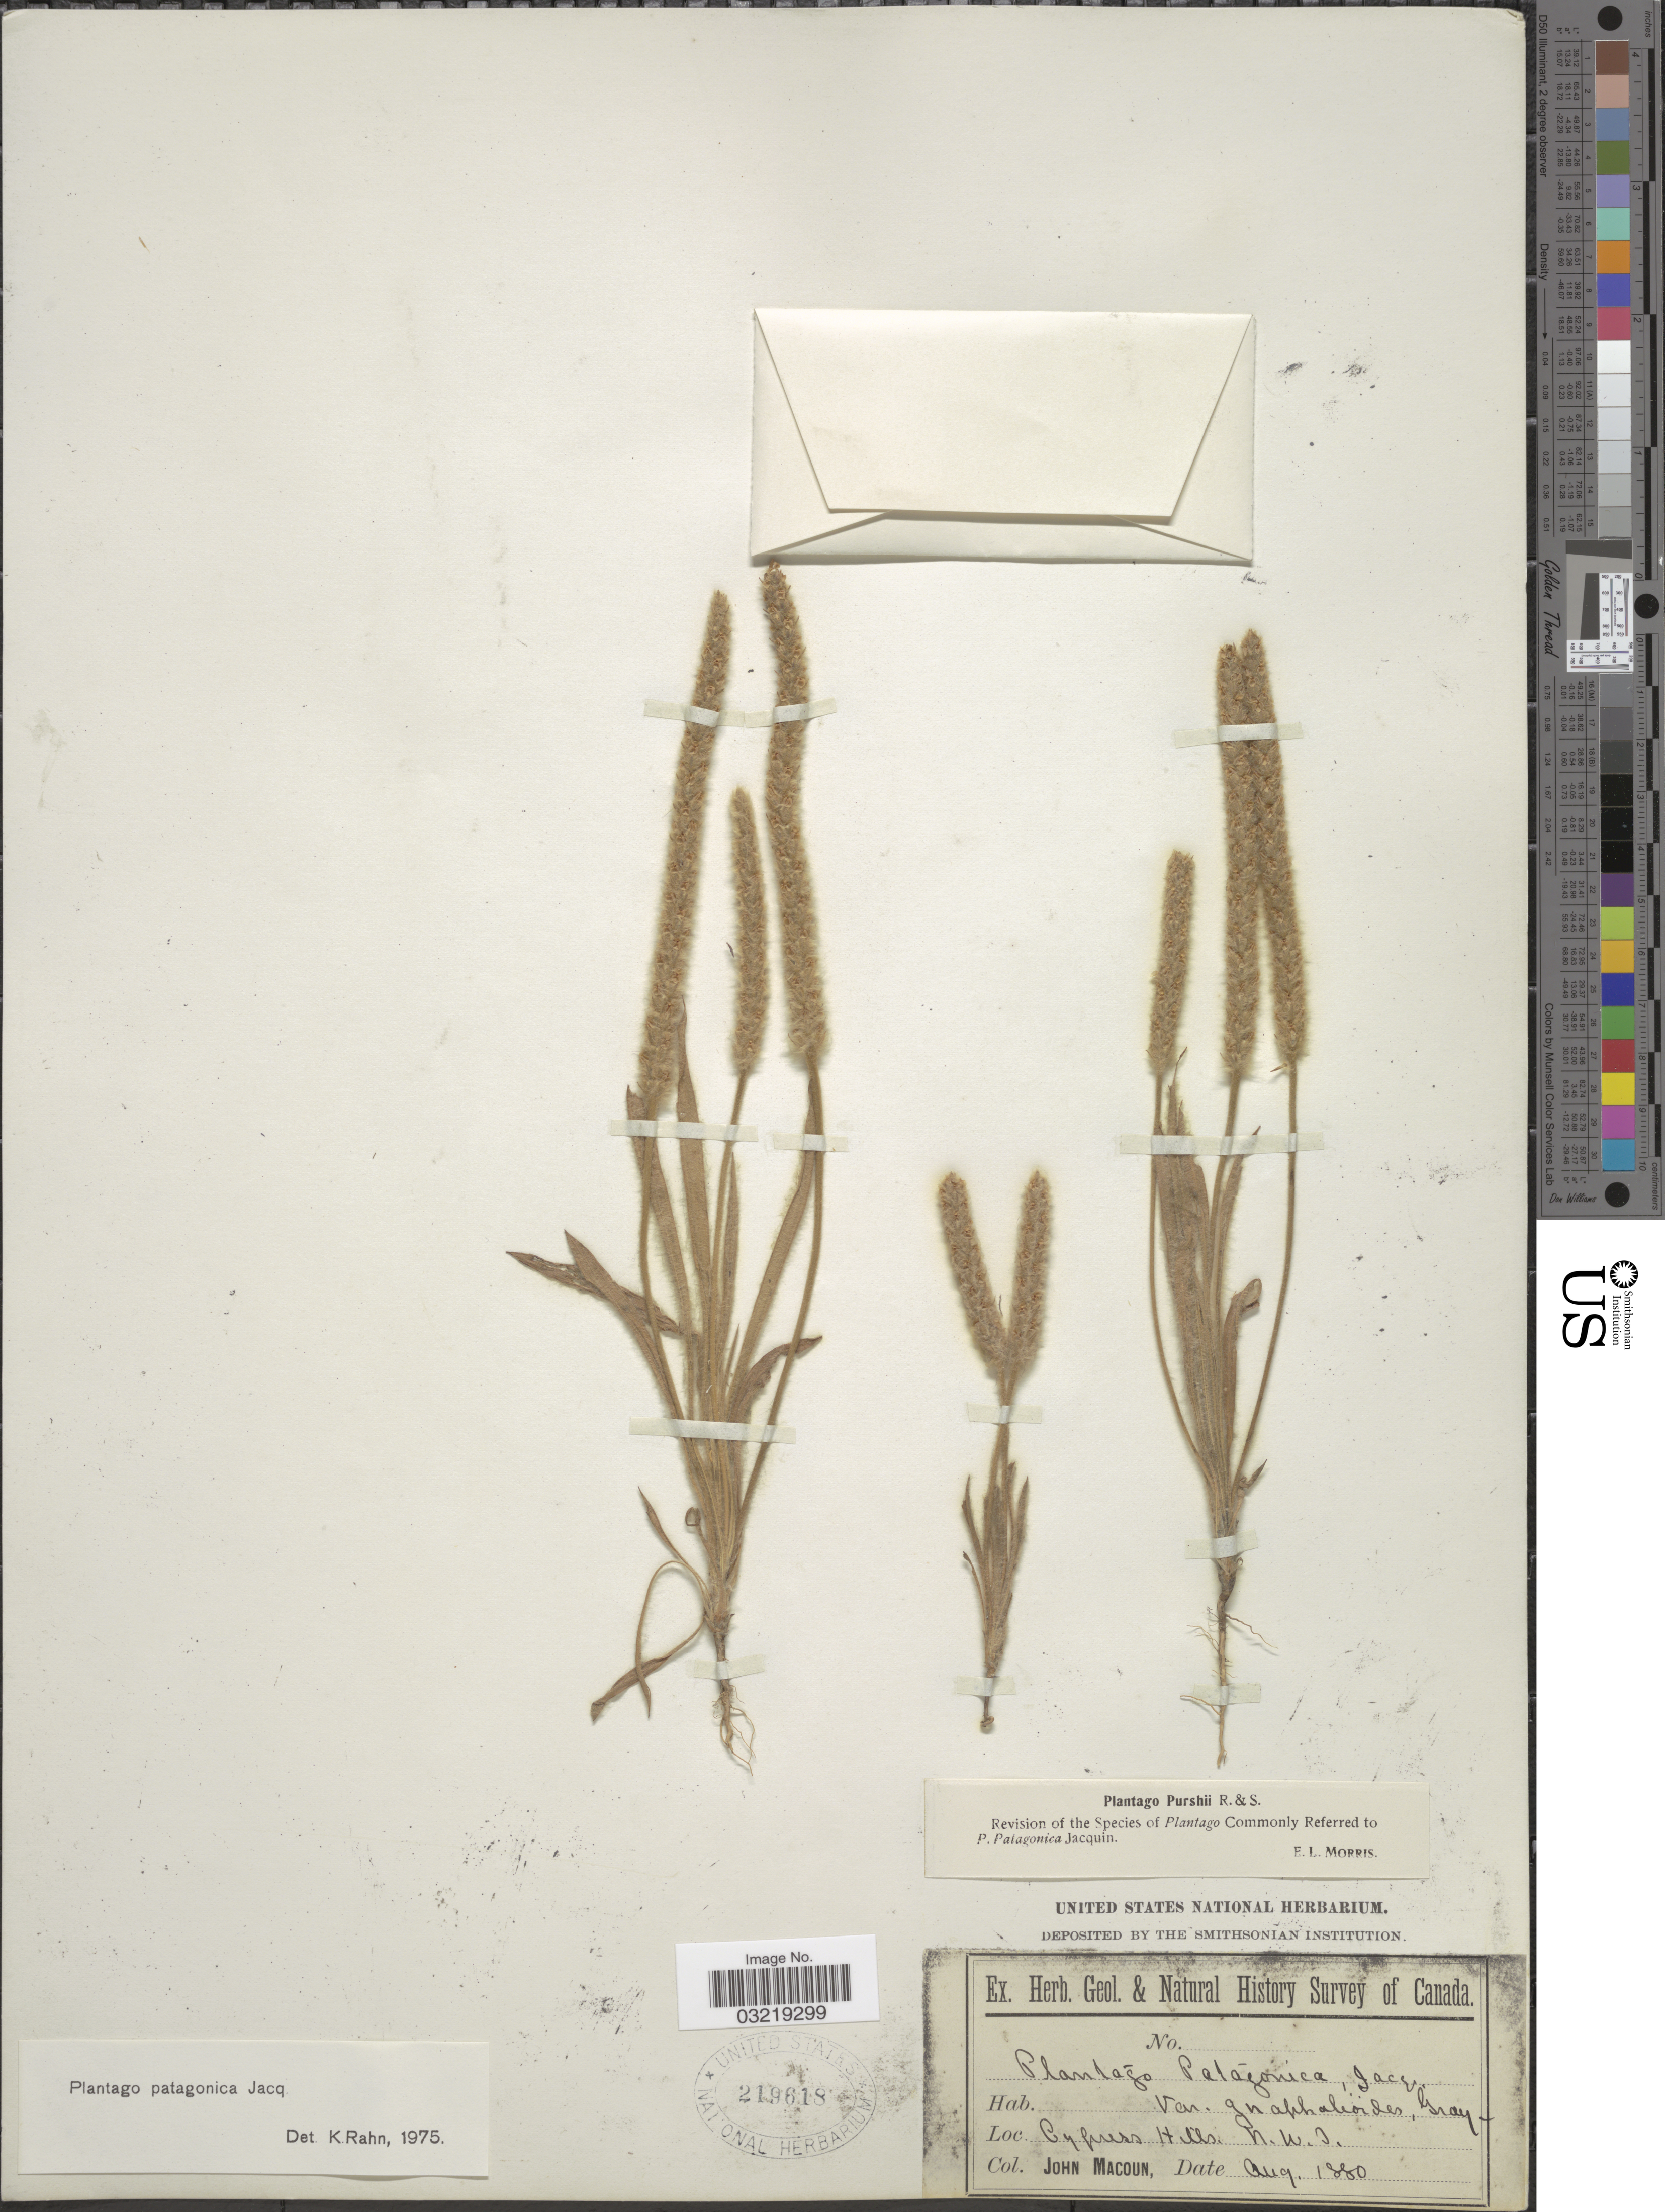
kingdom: Plantae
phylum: Tracheophyta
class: Magnoliopsida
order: Lamiales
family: Plantaginaceae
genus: Plantago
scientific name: Plantago patagonica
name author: Jacq.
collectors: J. Macoun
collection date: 1880-08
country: Canada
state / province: Northwest Territories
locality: Cypress Hills.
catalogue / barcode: US 219618